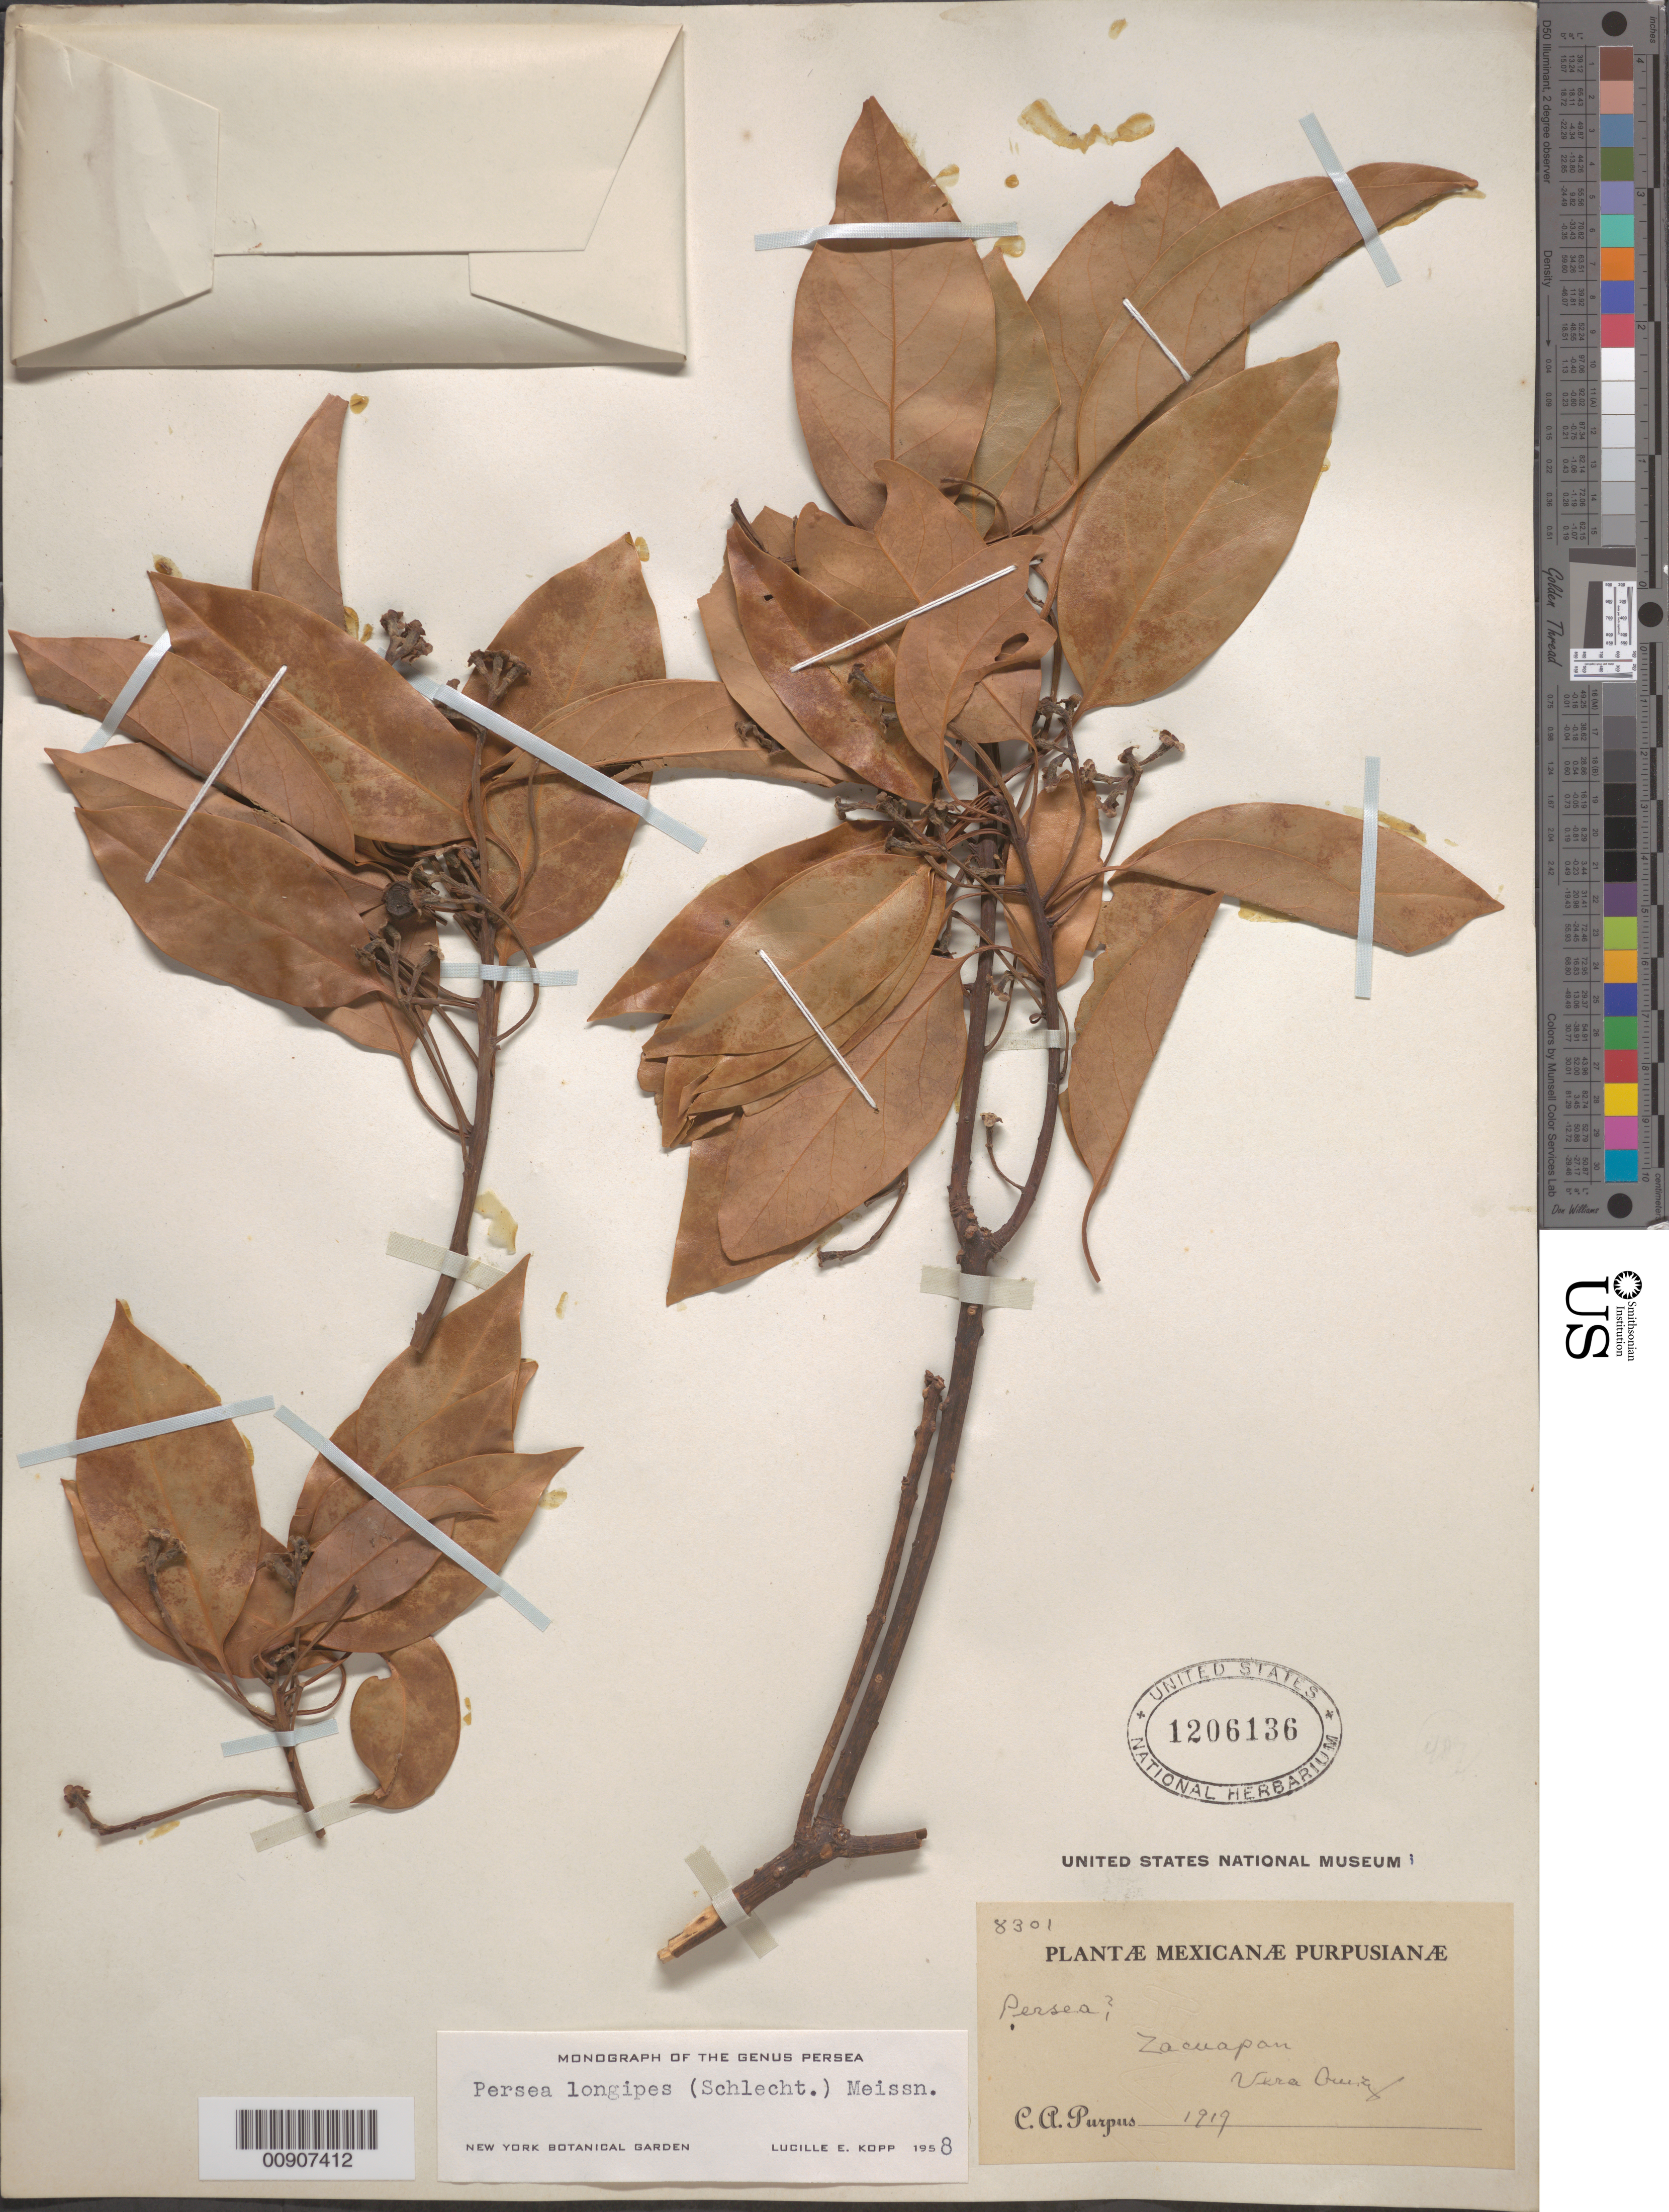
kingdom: Plantae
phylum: Tracheophyta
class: Magnoliopsida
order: Laurales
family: Lauraceae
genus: Persea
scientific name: Persea longipes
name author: (Schltdl.) Meisn.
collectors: C. A. Purpus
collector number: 8301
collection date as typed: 1919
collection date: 1919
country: Mexico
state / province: Veracruz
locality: Zacuapan, Veracruz.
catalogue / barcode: US 1206136